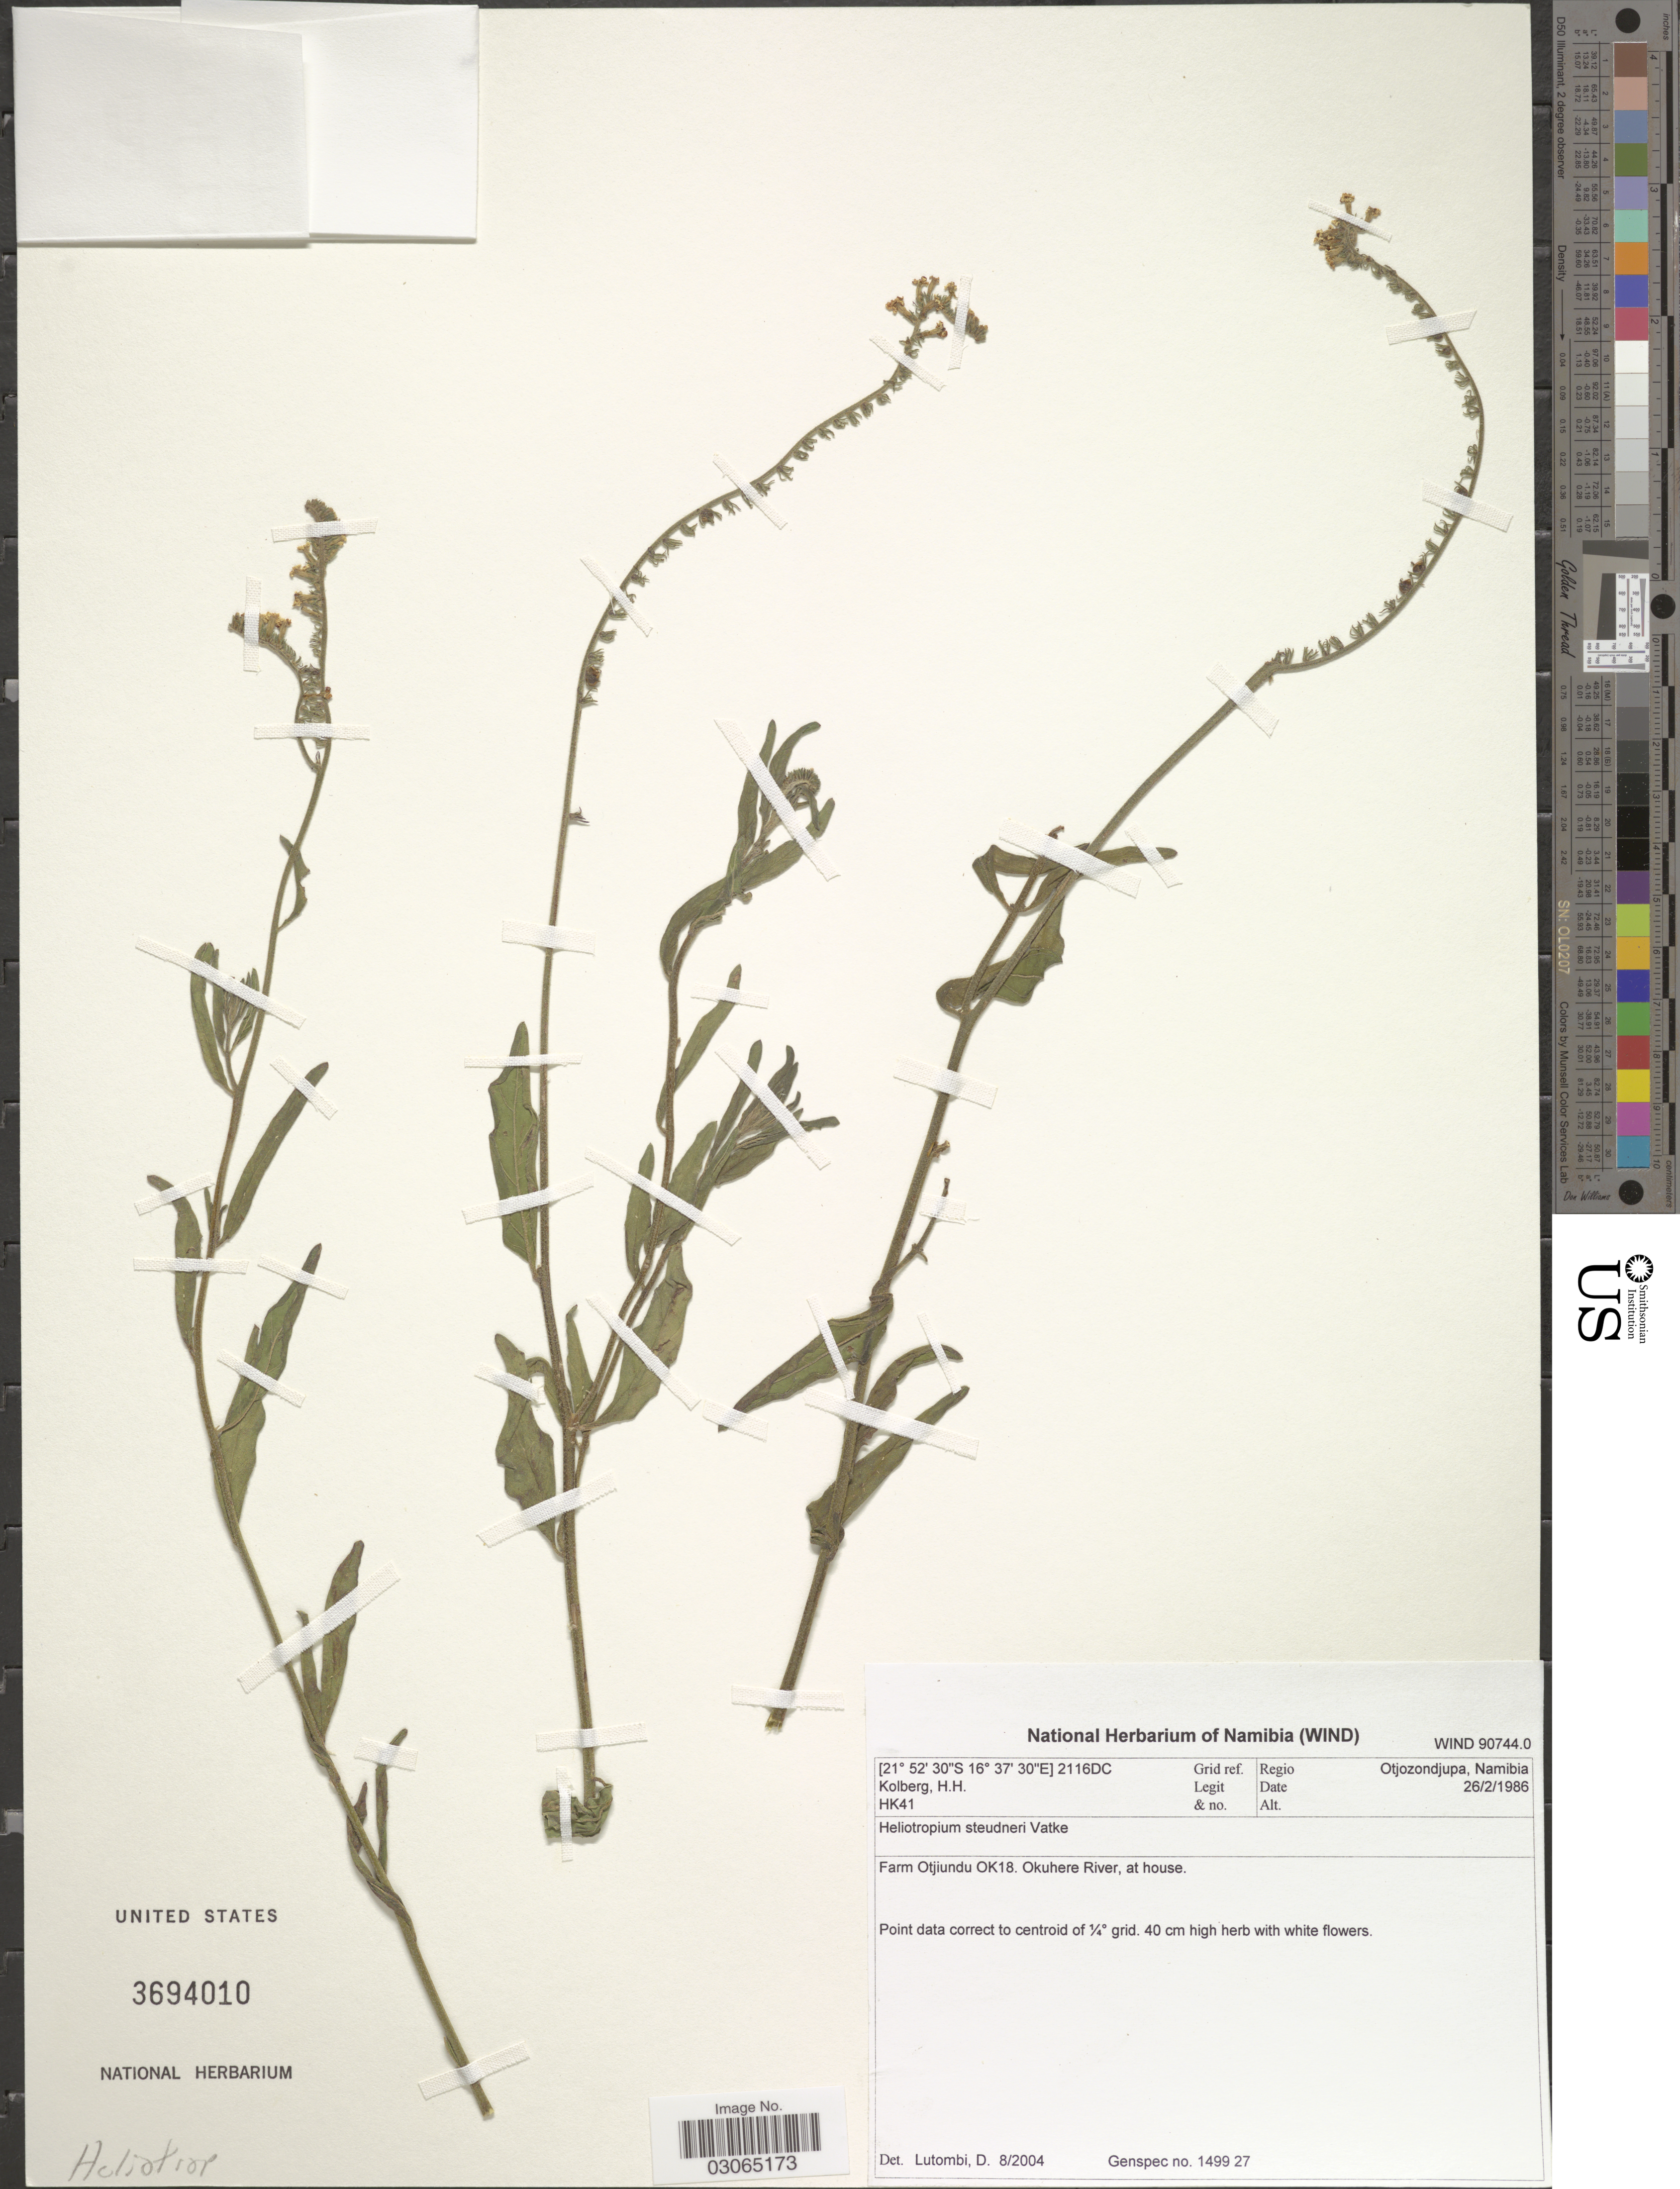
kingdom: Plantae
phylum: Tracheophyta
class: Magnoliopsida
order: Boraginales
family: Heliotropiaceae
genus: Heliotropium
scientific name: Heliotropium steudneri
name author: Vatke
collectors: H. H. Kolberg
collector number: HK41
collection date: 1986-02-26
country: Namibia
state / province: Otjozondjupa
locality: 2116DC Grid ref. Regio Otjozondjupa. Farm Otjiundu OK18. Okuhere River, at house.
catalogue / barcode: US 3694010